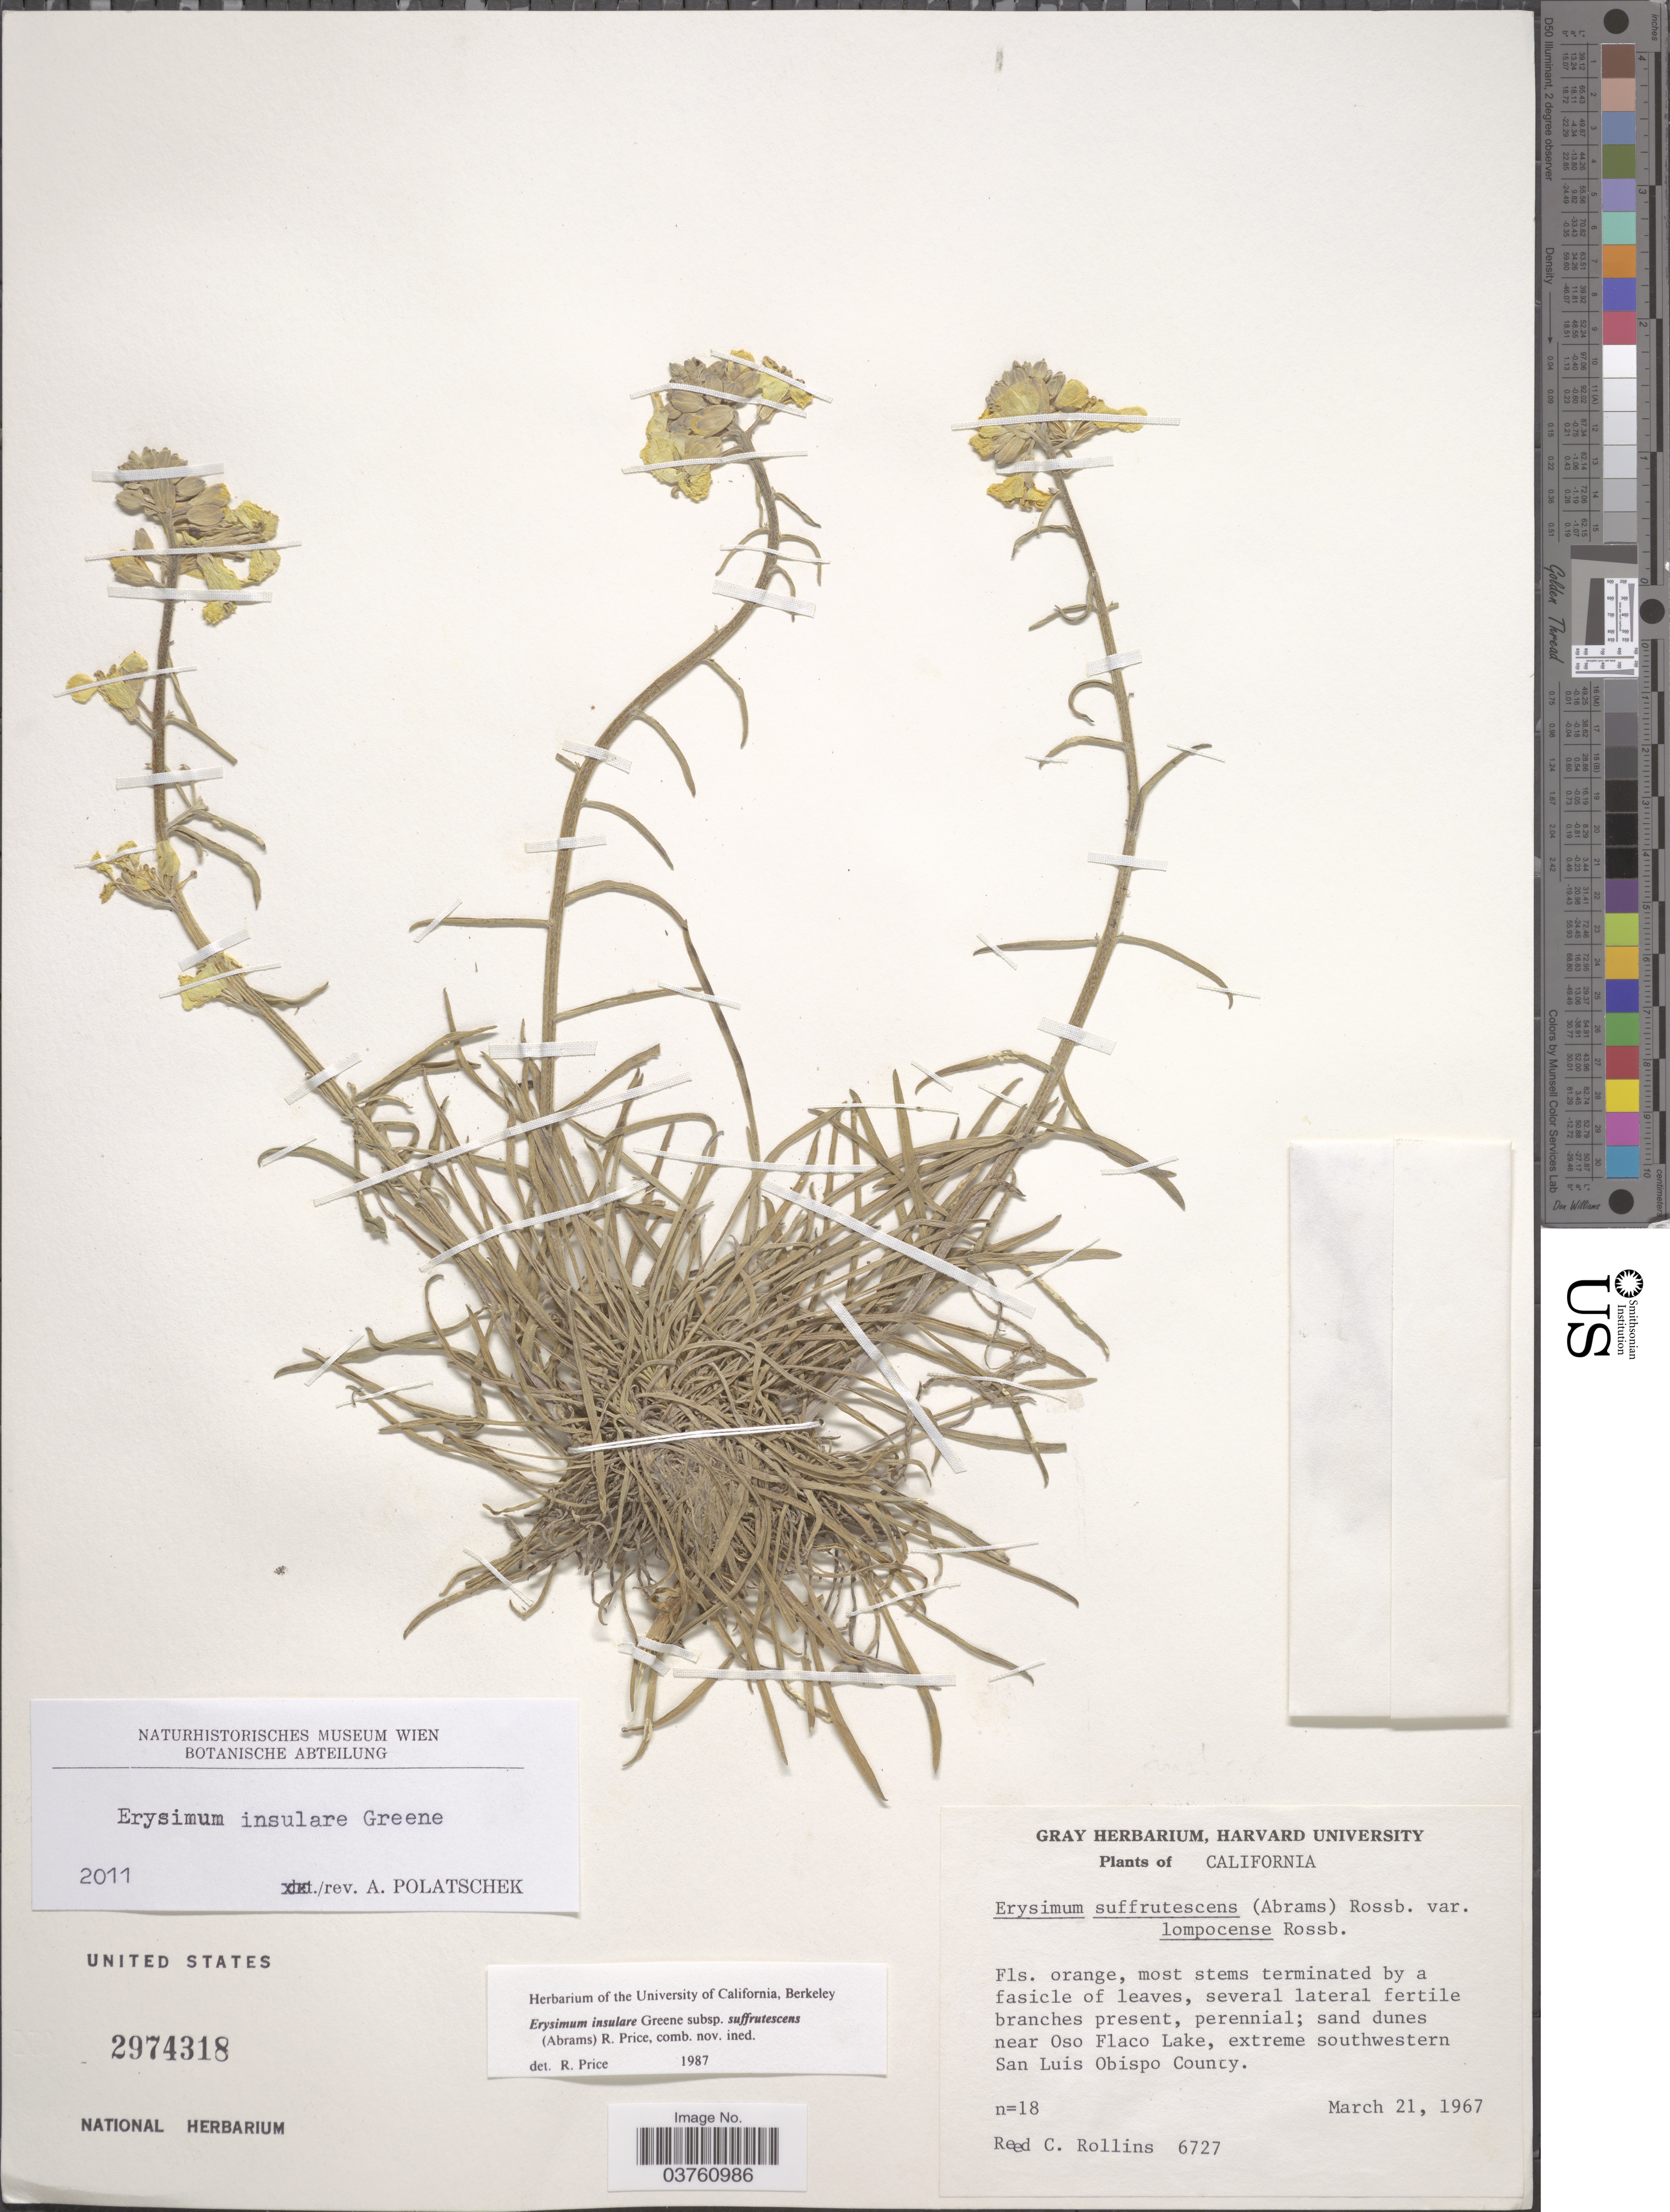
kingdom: Plantae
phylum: Tracheophyta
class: Magnoliopsida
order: Brassicales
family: Brassicaceae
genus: Erysimum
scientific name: Erysimum insulare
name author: Greene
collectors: R. C. Rollins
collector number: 6727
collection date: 1967-03-21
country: United States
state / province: California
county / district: San Luis Obispo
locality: Sand dunes near Oso Flaco Lake, extreme southwestern San Luis Obispo County.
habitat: sand dunes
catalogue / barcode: US 2974318